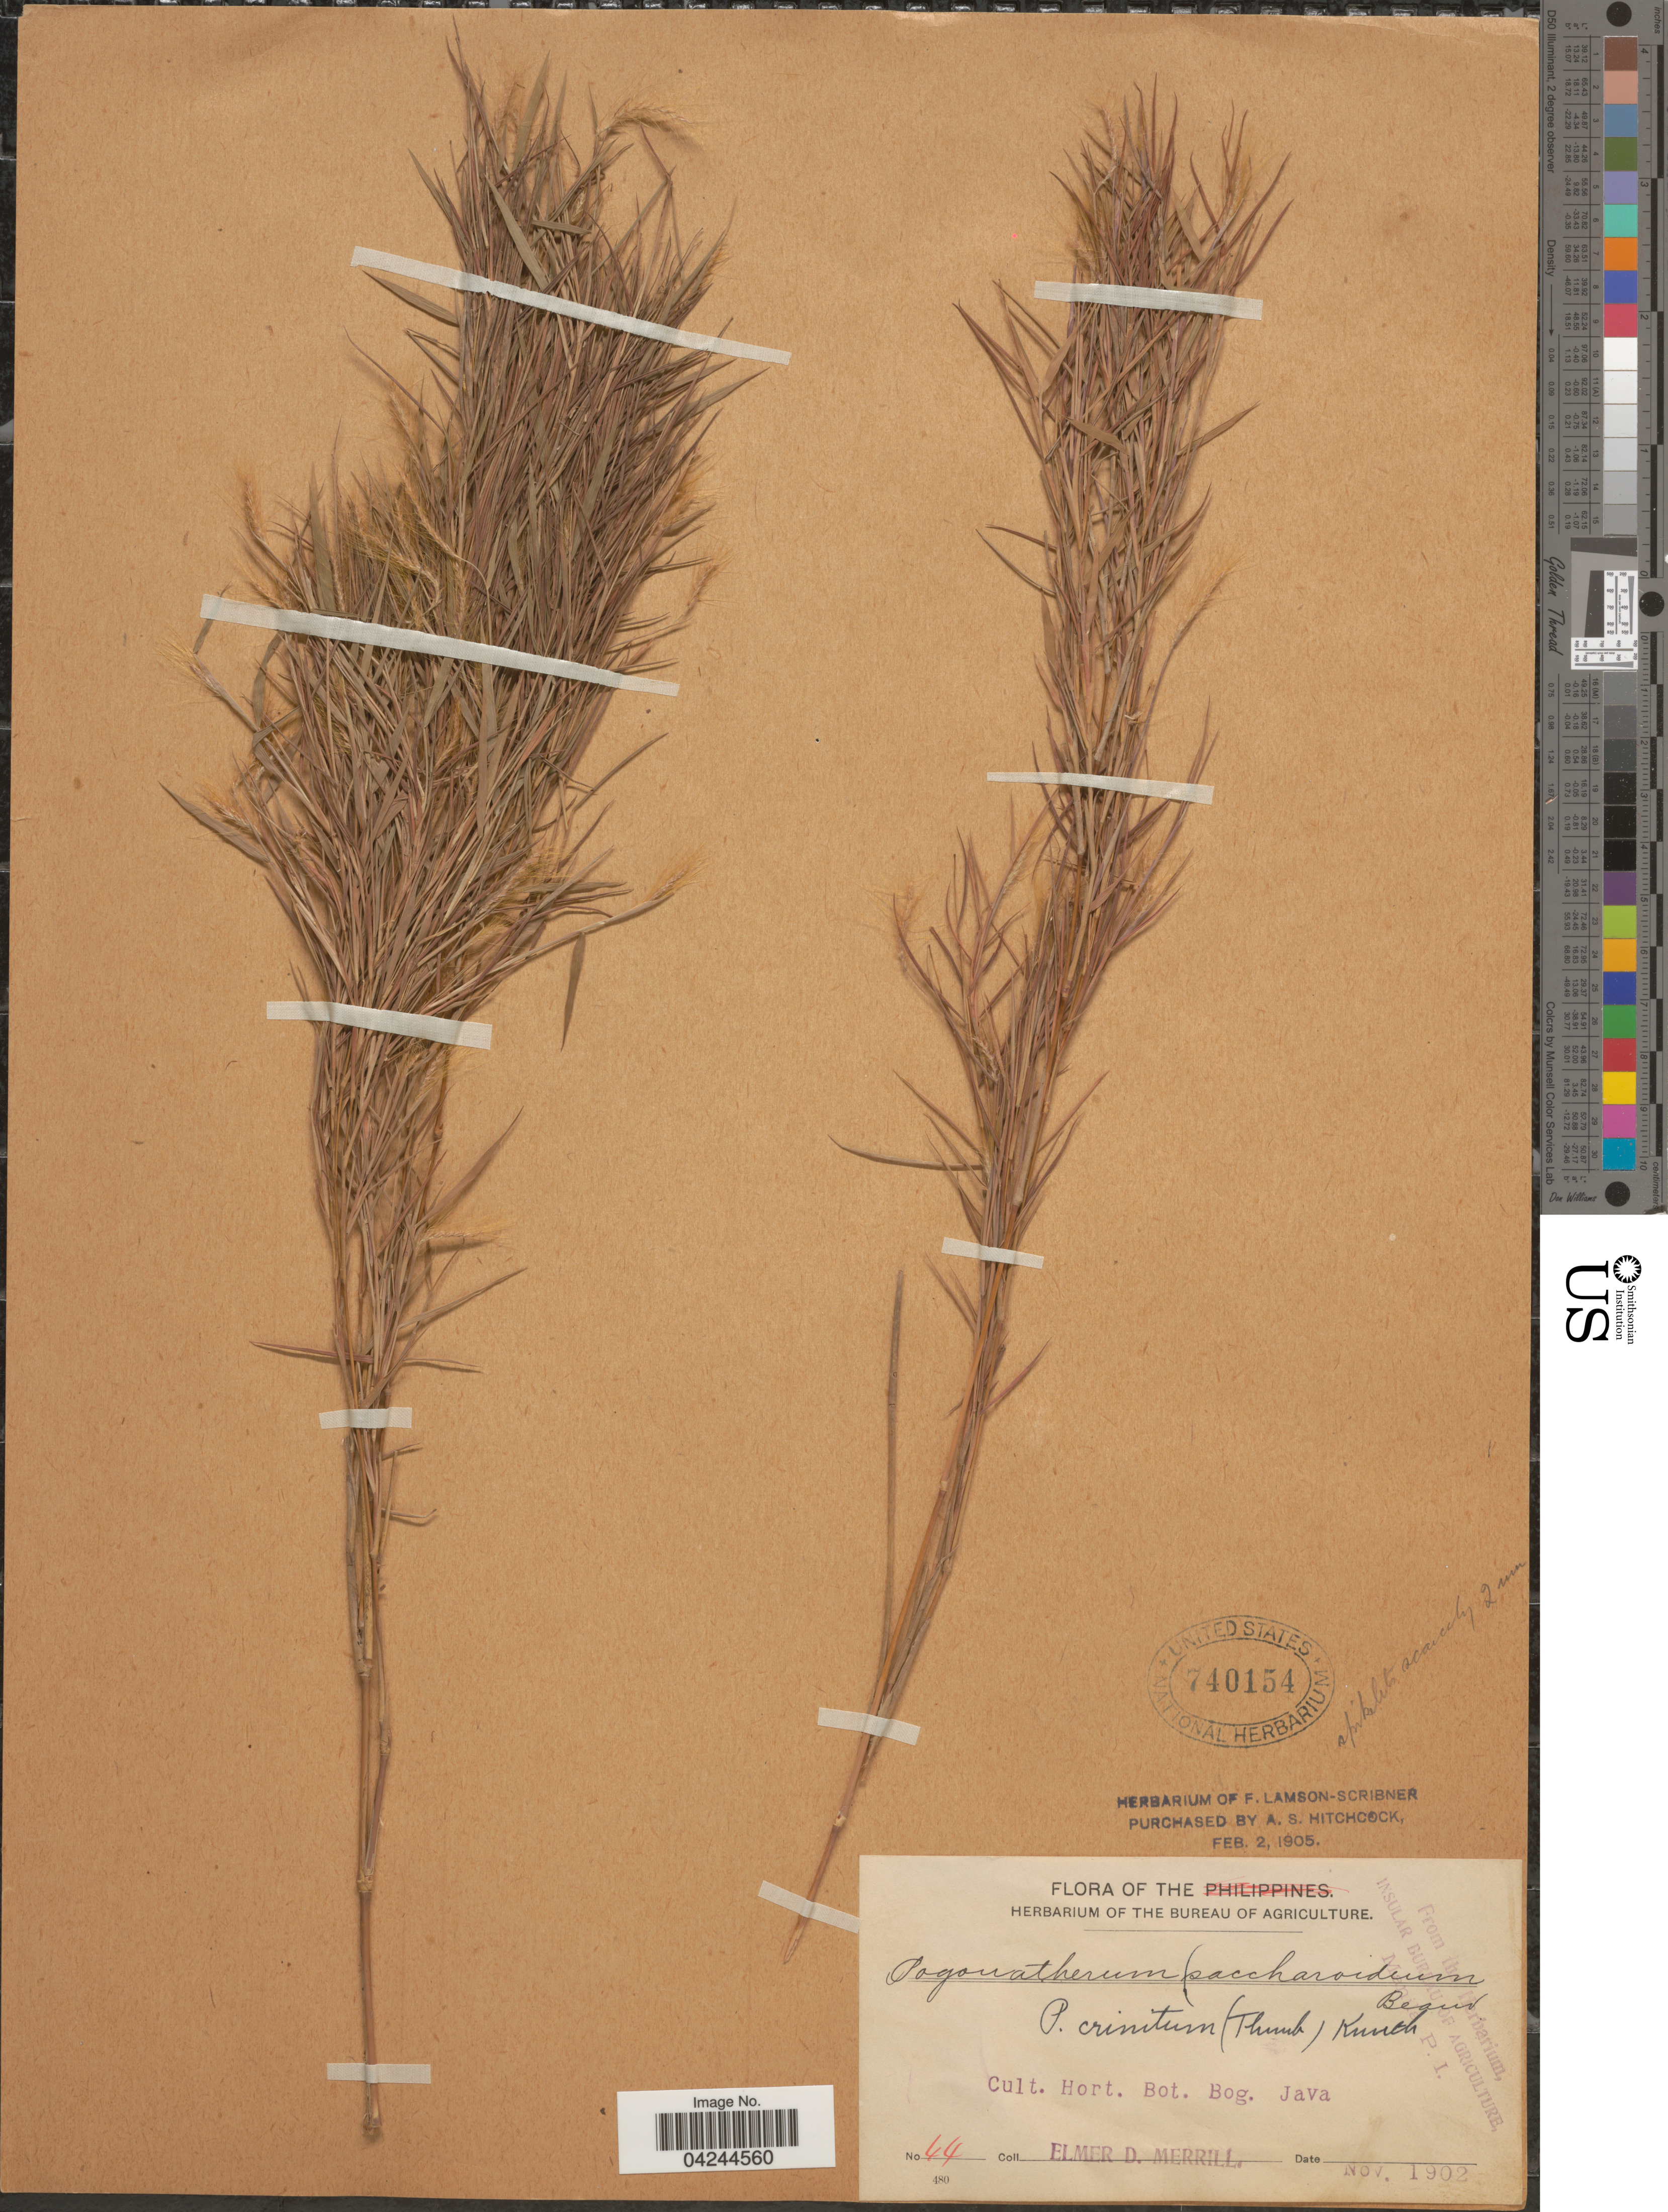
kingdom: Plantae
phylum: Tracheophyta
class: Liliopsida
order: Poales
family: Poaceae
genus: Pogonatherum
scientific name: Pogonatherum crinitum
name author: (Thunb.) Kunth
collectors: E. D. Merrill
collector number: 44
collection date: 1902-11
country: Indonesia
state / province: Java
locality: Cult. Hort. Bot. Bog.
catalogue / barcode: US 740154